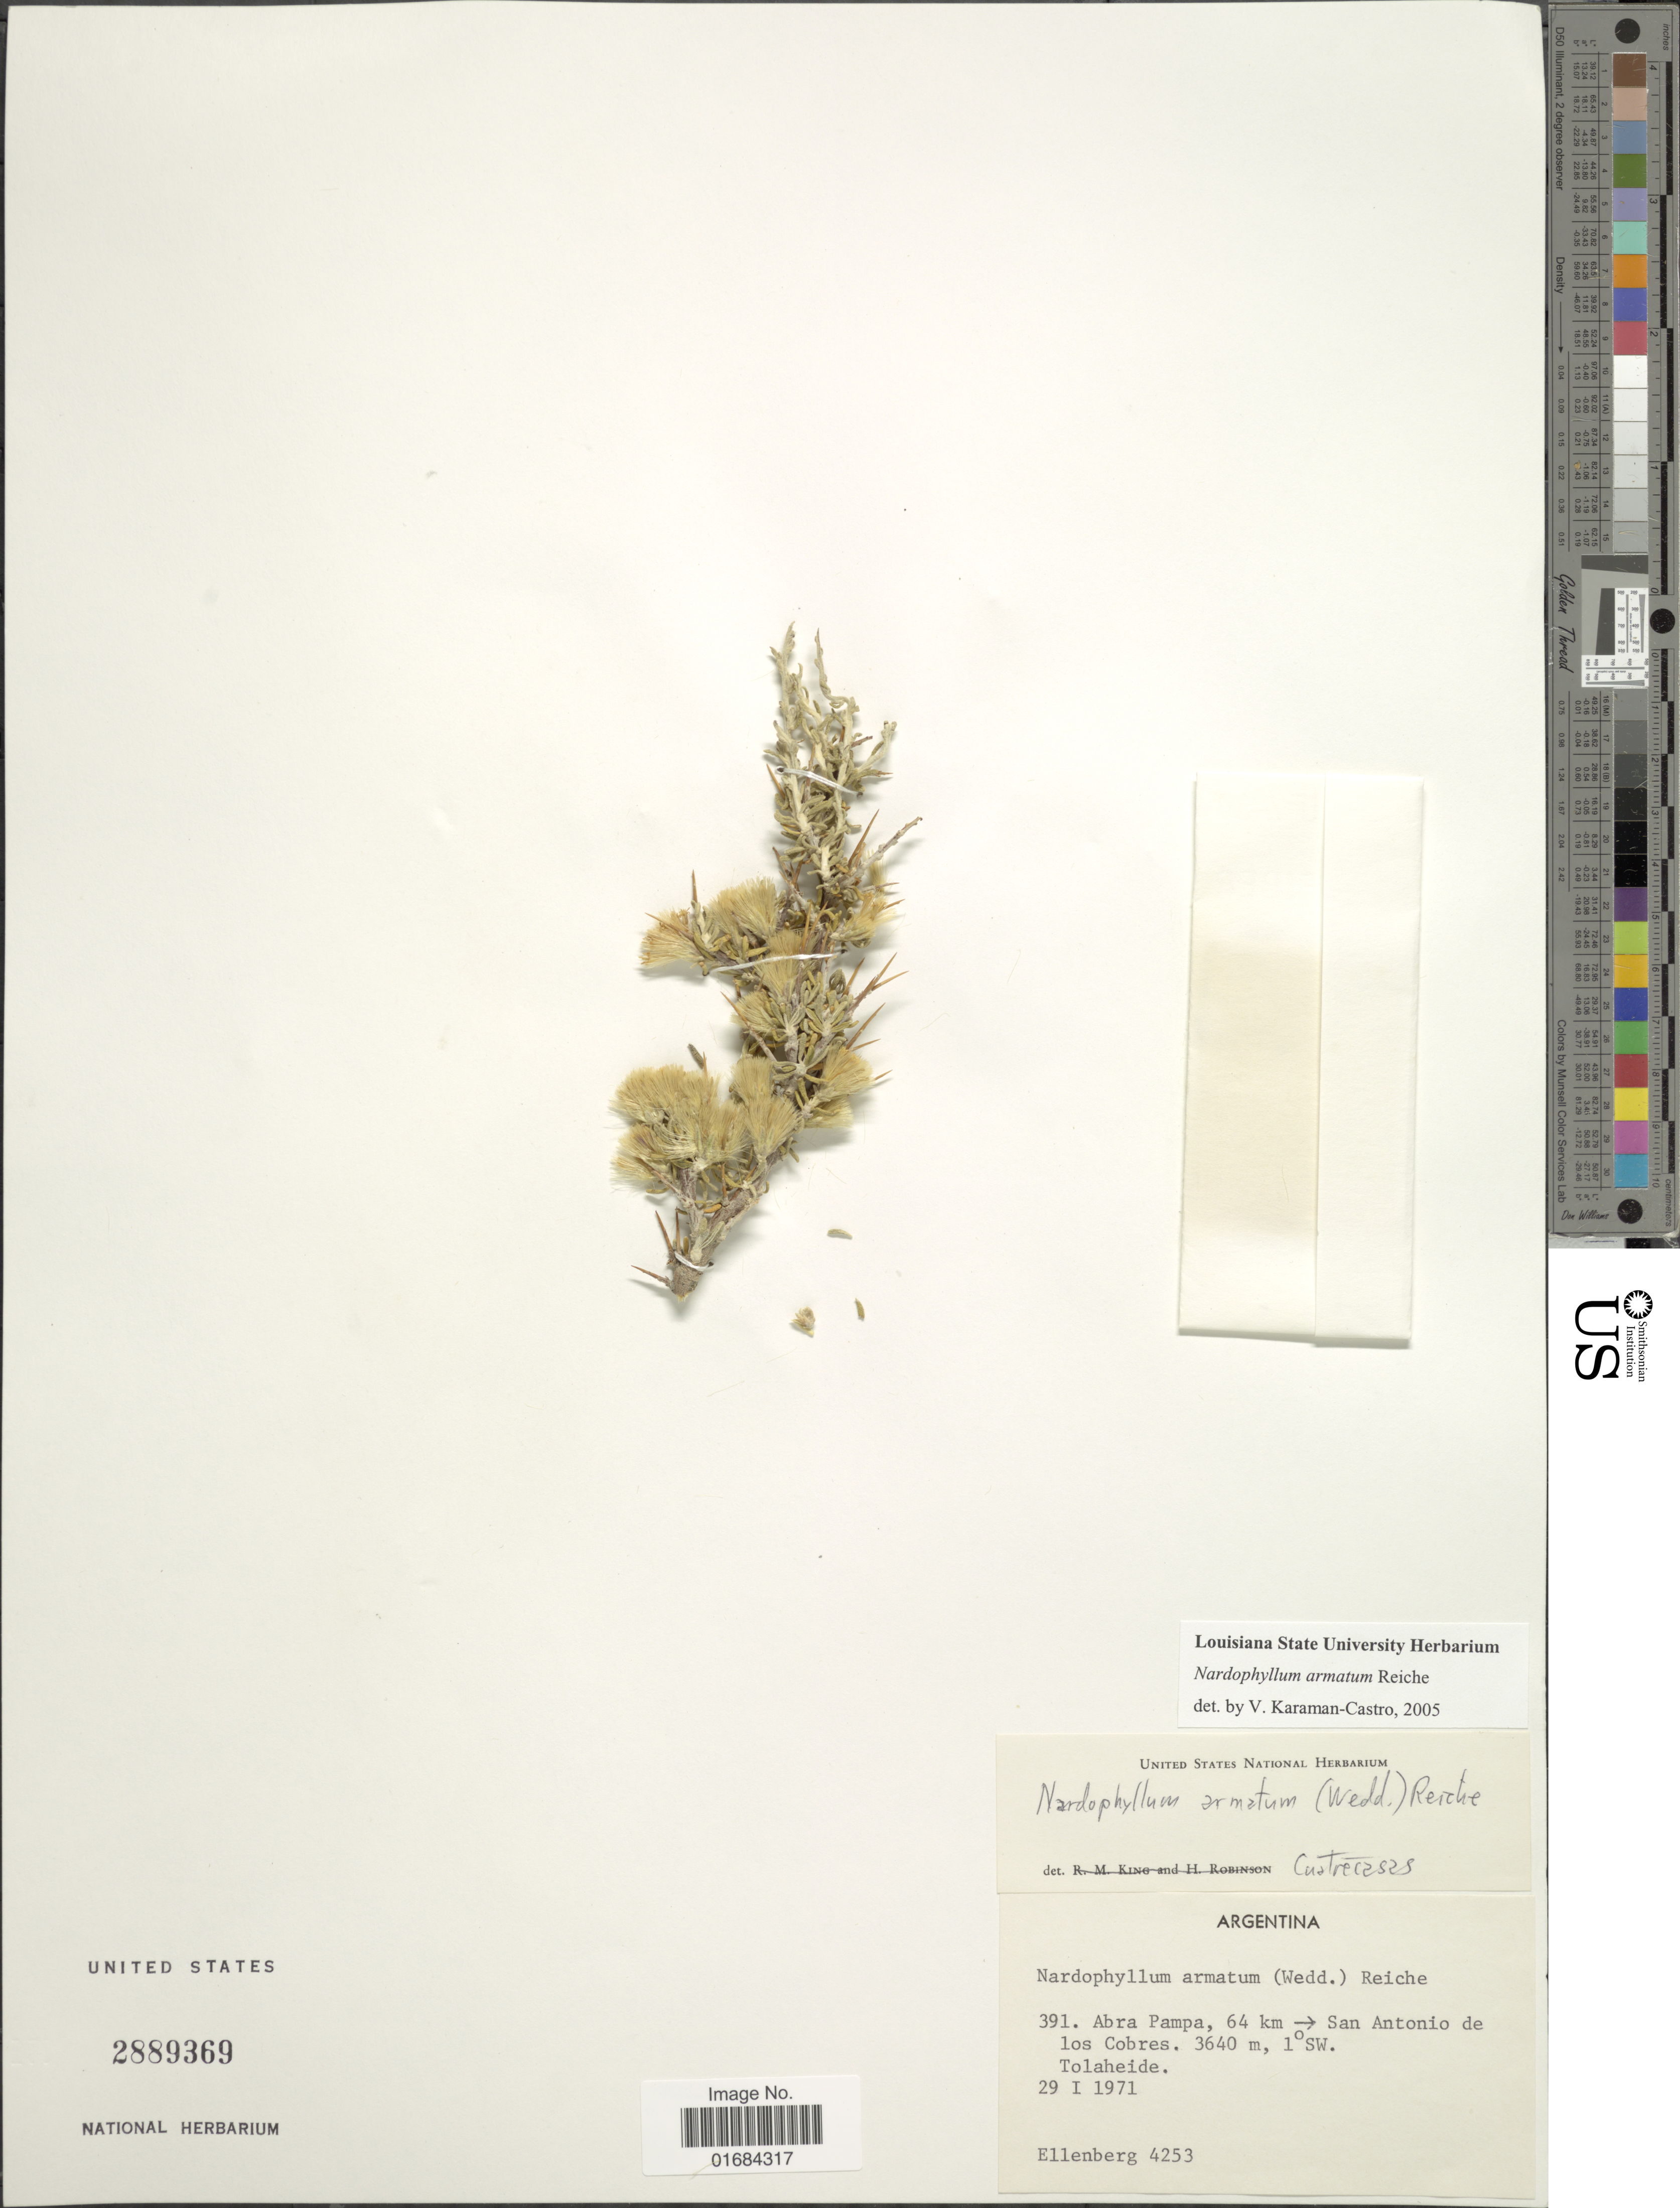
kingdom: Plantae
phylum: Tracheophyta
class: Magnoliopsida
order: Asterales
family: Asteraceae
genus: Ocyroe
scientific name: Ocyroe armata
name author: (Wedd.) Bonif.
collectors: H. Ellenberg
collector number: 4253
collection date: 1971-01-29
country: Argentina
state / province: La Pampa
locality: Abra Pampa, 64 km -> San Antonio de los Cobres, 1° SW.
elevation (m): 3640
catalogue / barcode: US 2889369